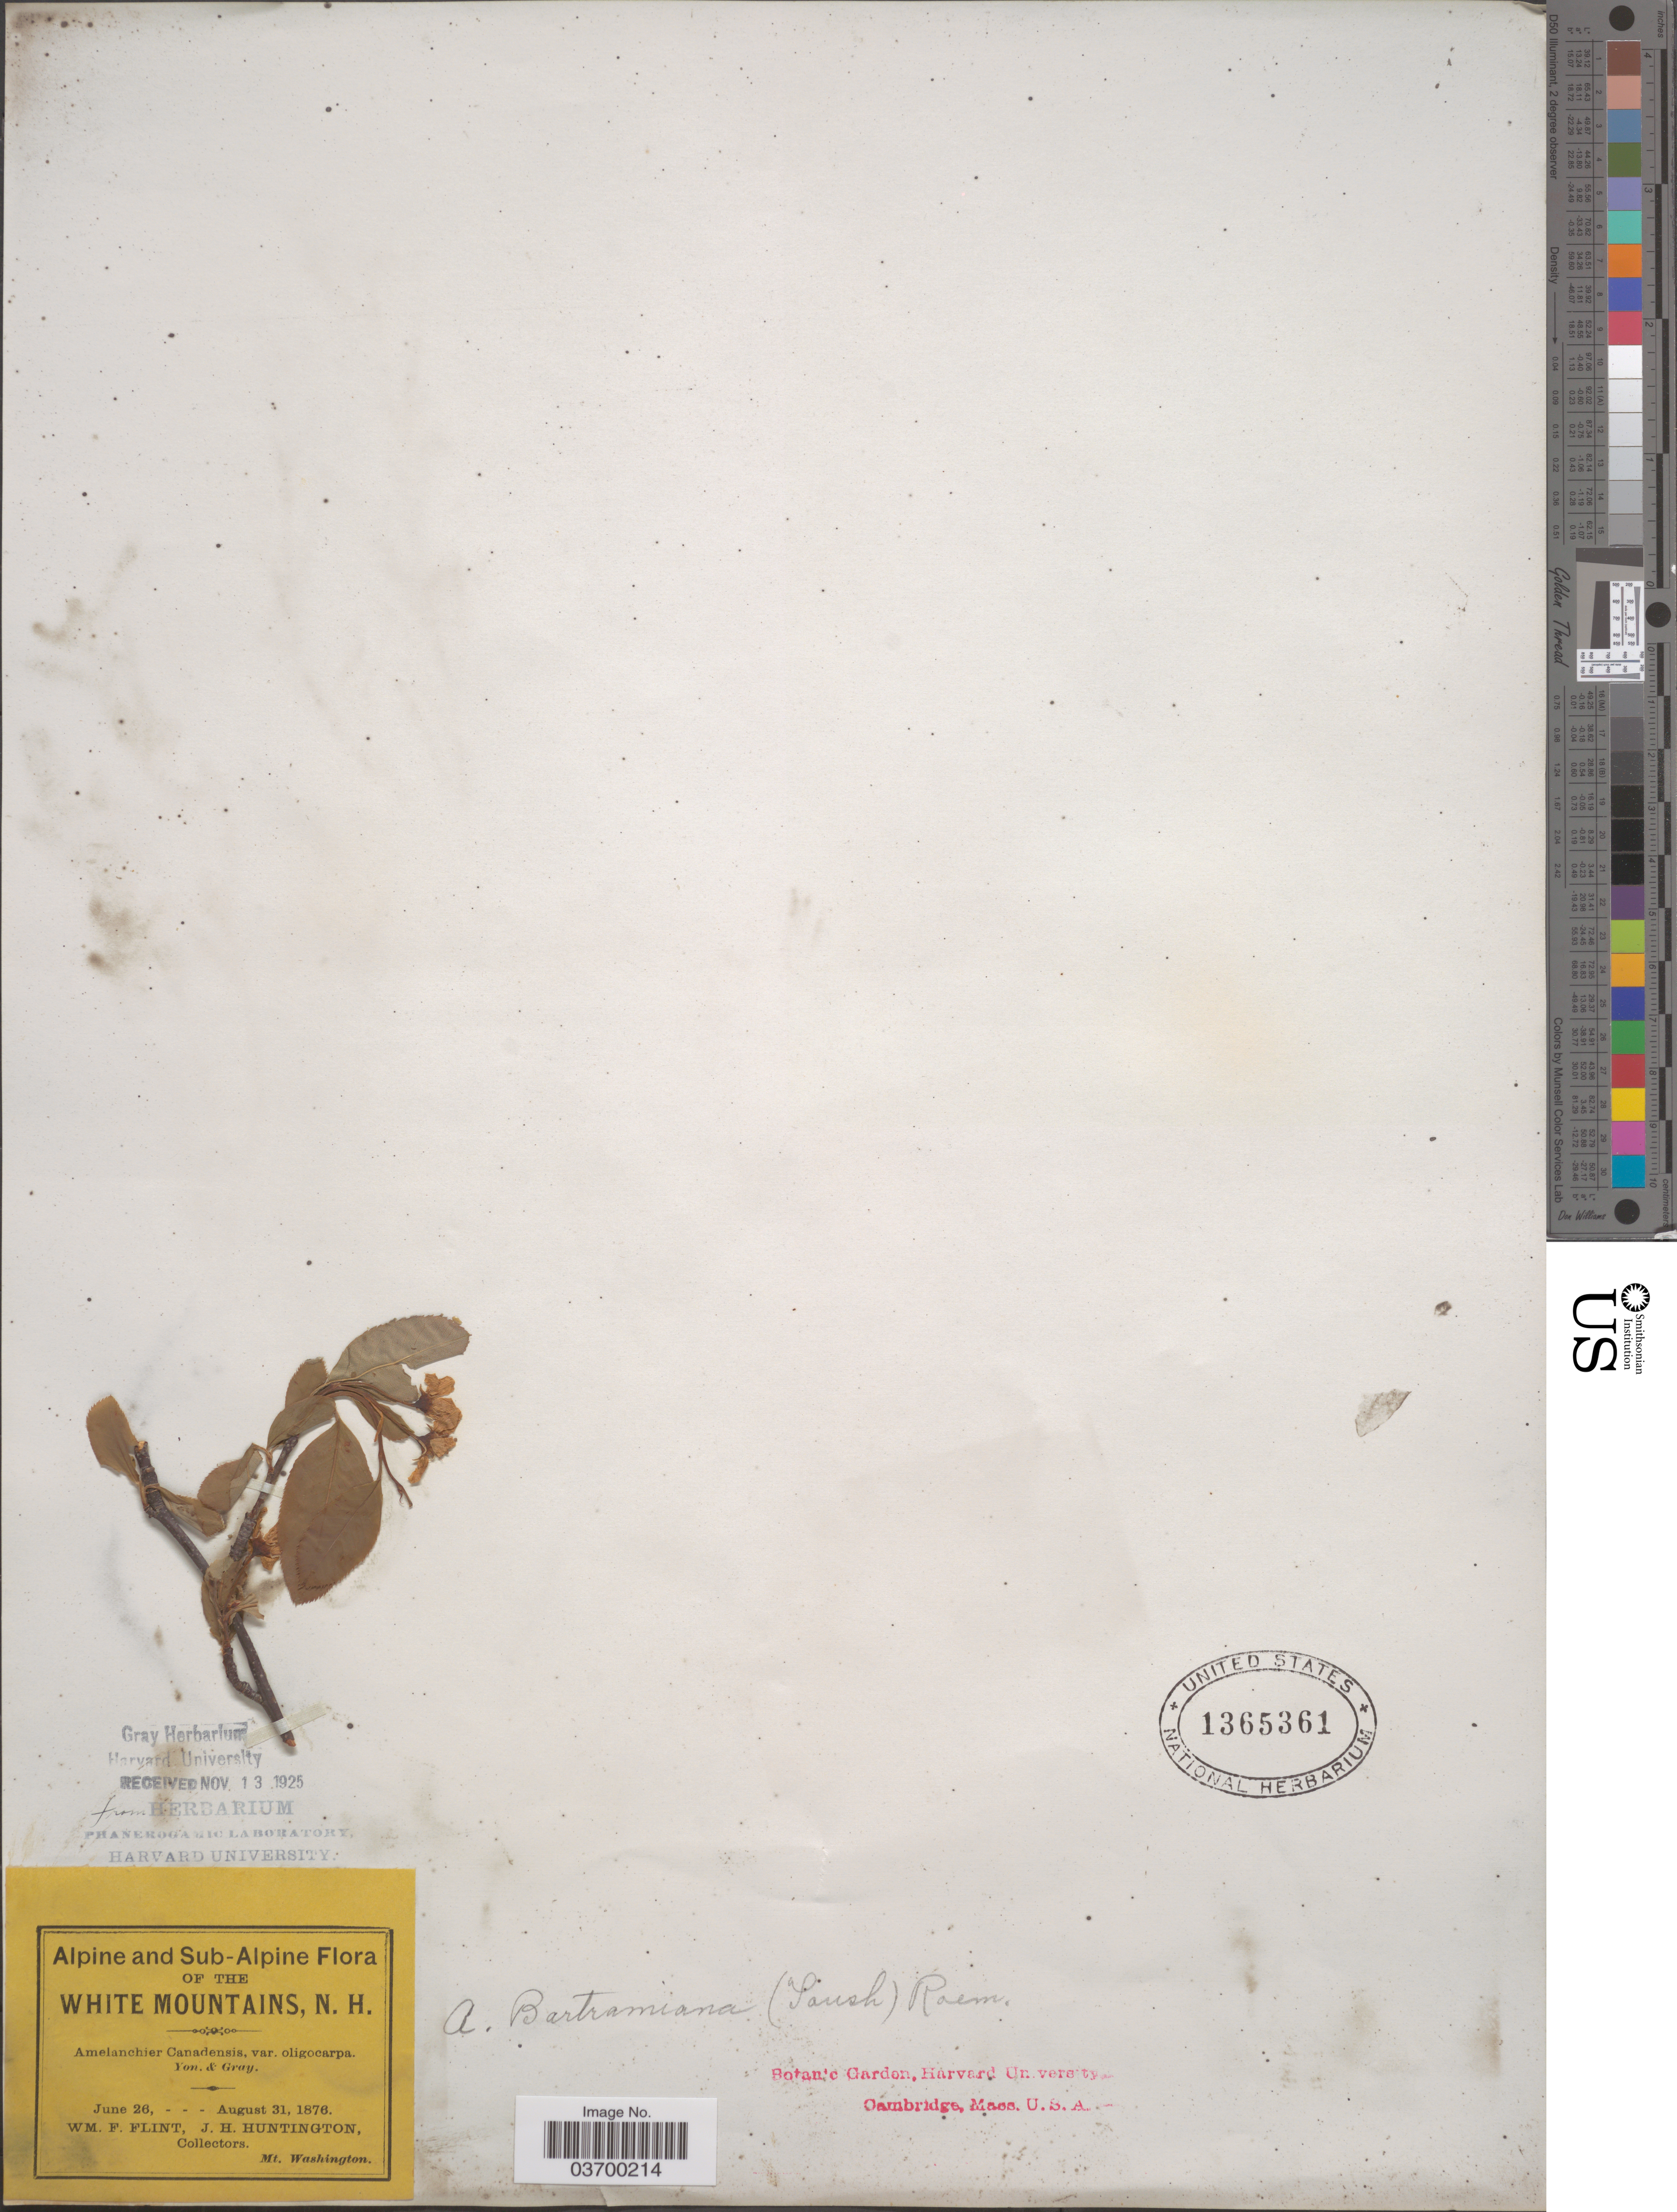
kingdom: Plantae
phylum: Tracheophyta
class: Magnoliopsida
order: Rosales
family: Rosaceae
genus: Amelanchier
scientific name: Amelanchier bartramiana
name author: (Tausch) M. Roem.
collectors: W. Flint & J. Huntington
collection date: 1876-06-26/1876-08-31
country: United States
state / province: New Hampshire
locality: Alpine and Sub-Alpine. White Mountains. Mt. Washington.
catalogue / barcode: US 1365361